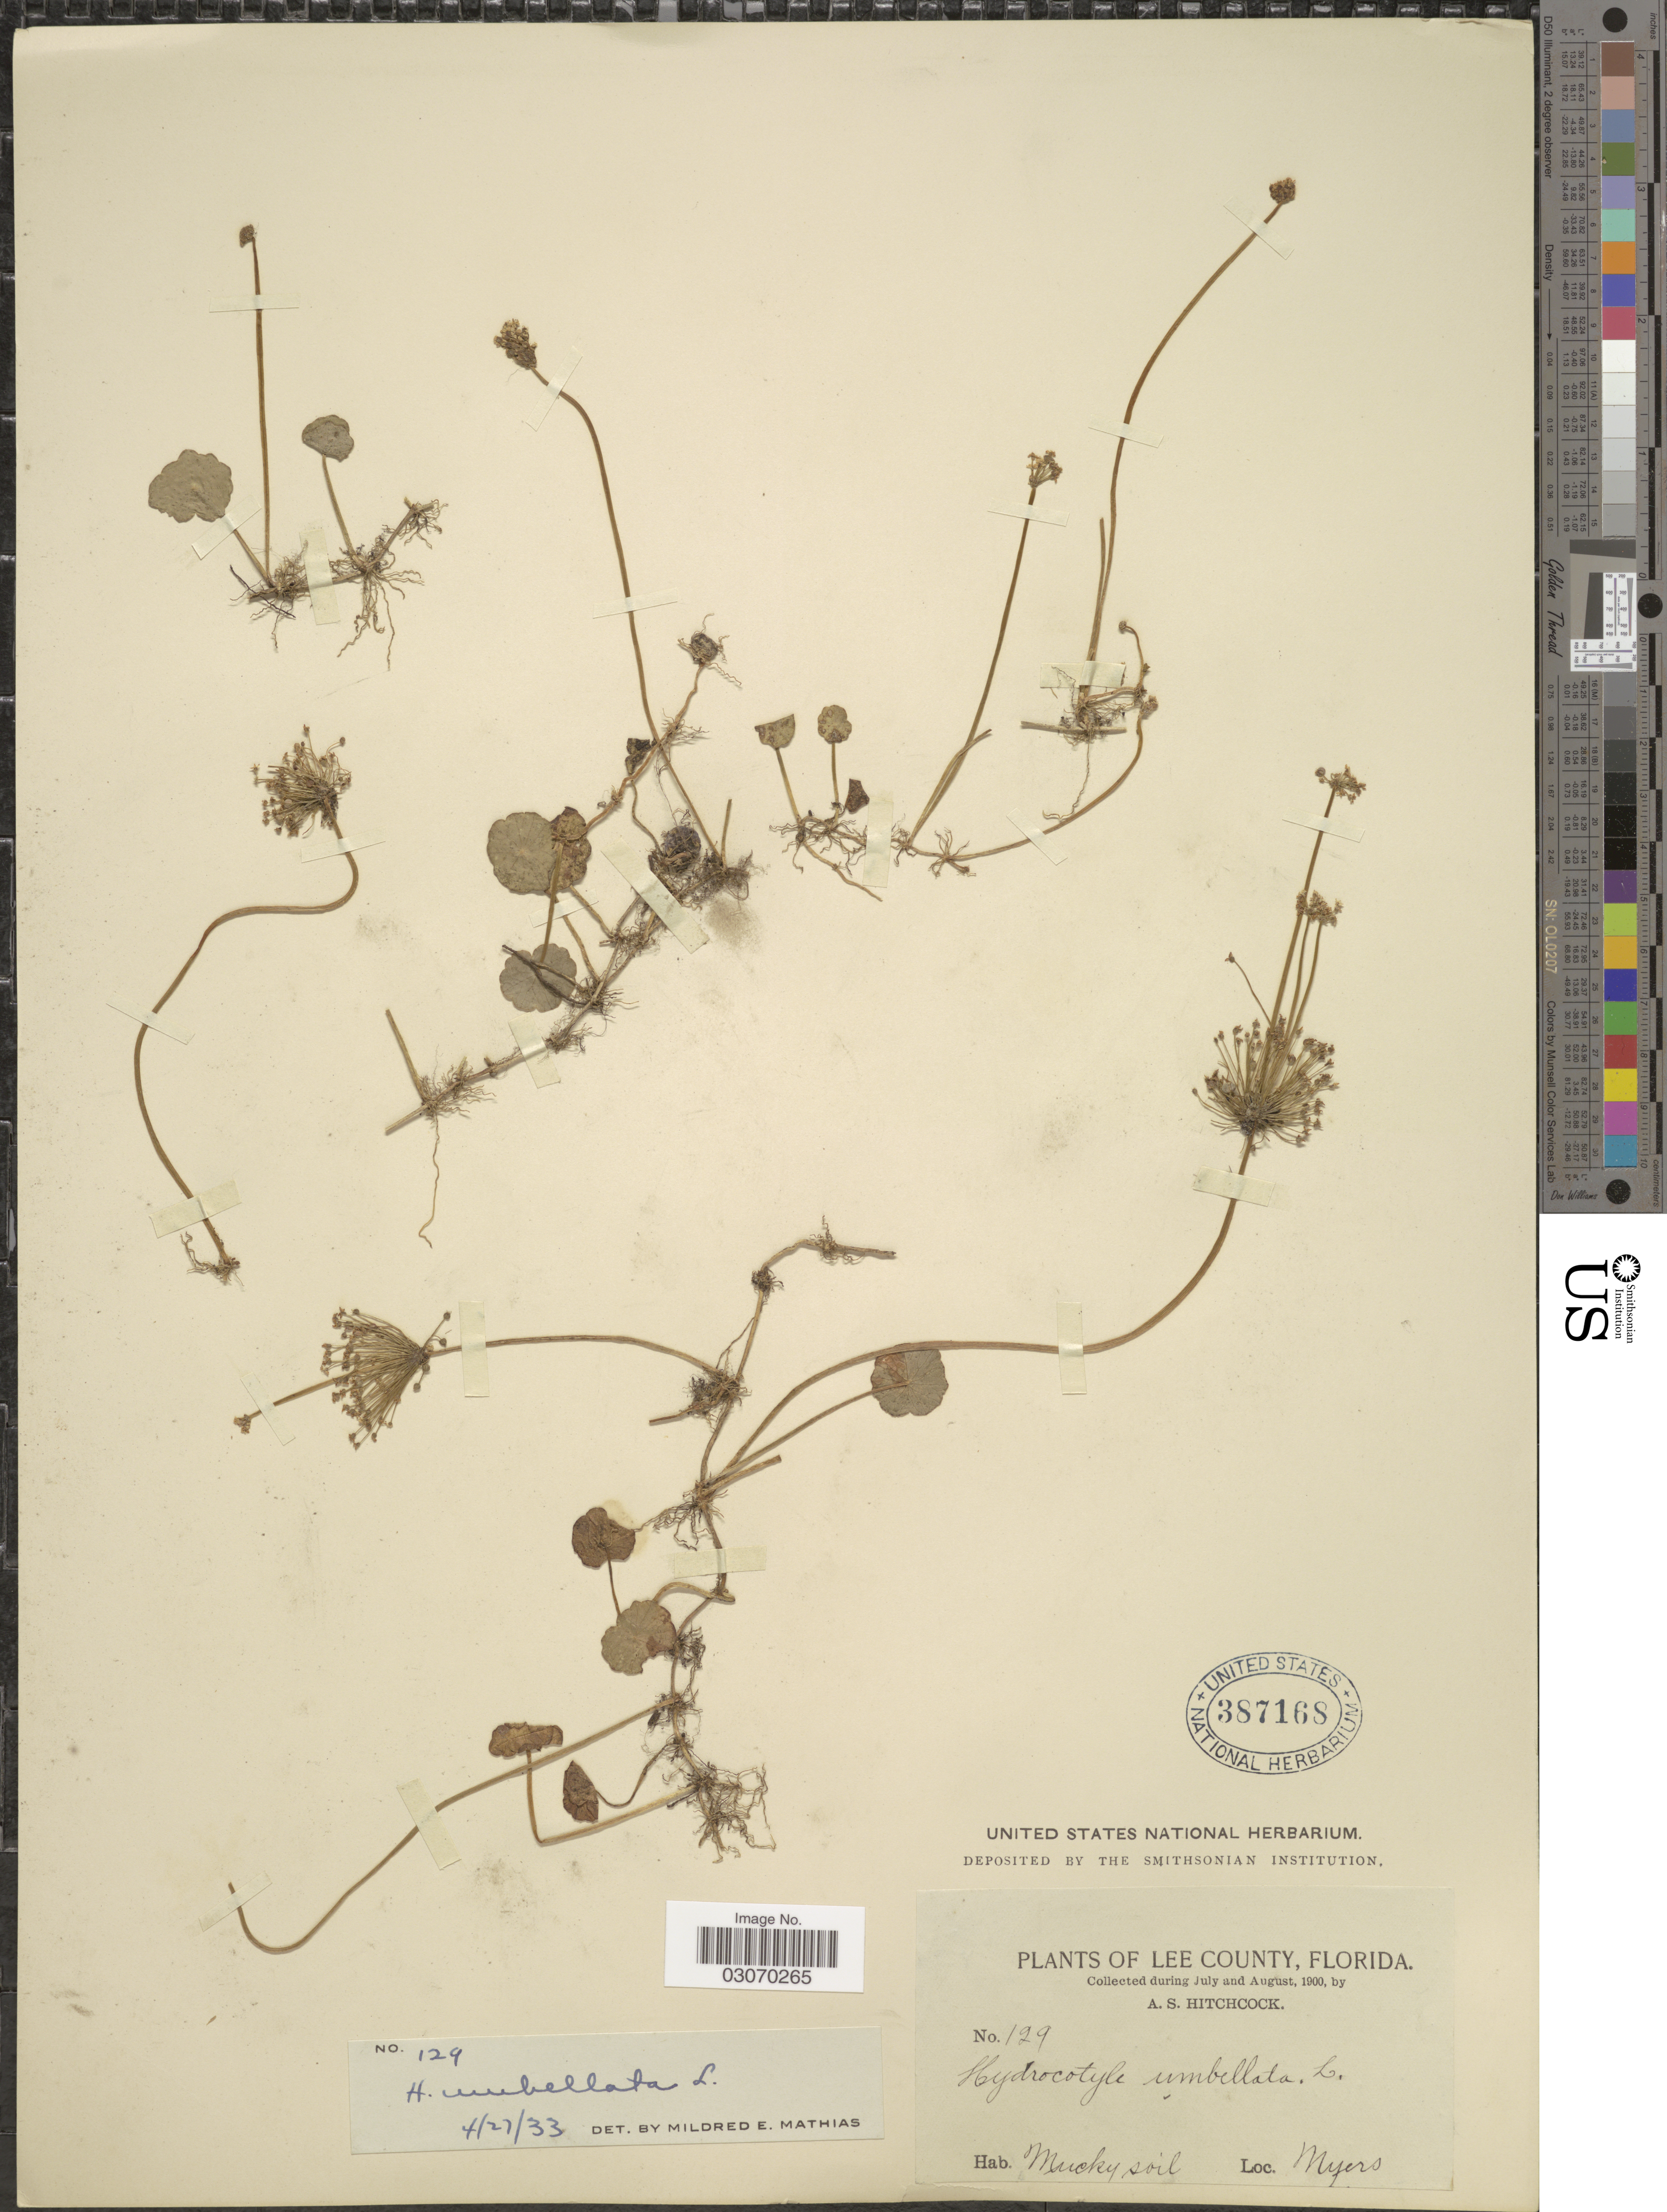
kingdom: Plantae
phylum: Tracheophyta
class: Magnoliopsida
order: Apiales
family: Araliaceae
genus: Hydrocotyle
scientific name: Hydrocotyle umbellata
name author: L.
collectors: A. S. Hitchcock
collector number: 129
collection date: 1900-07/1900-08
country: United States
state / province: Florida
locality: Lee County. Myers.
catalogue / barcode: US 387168